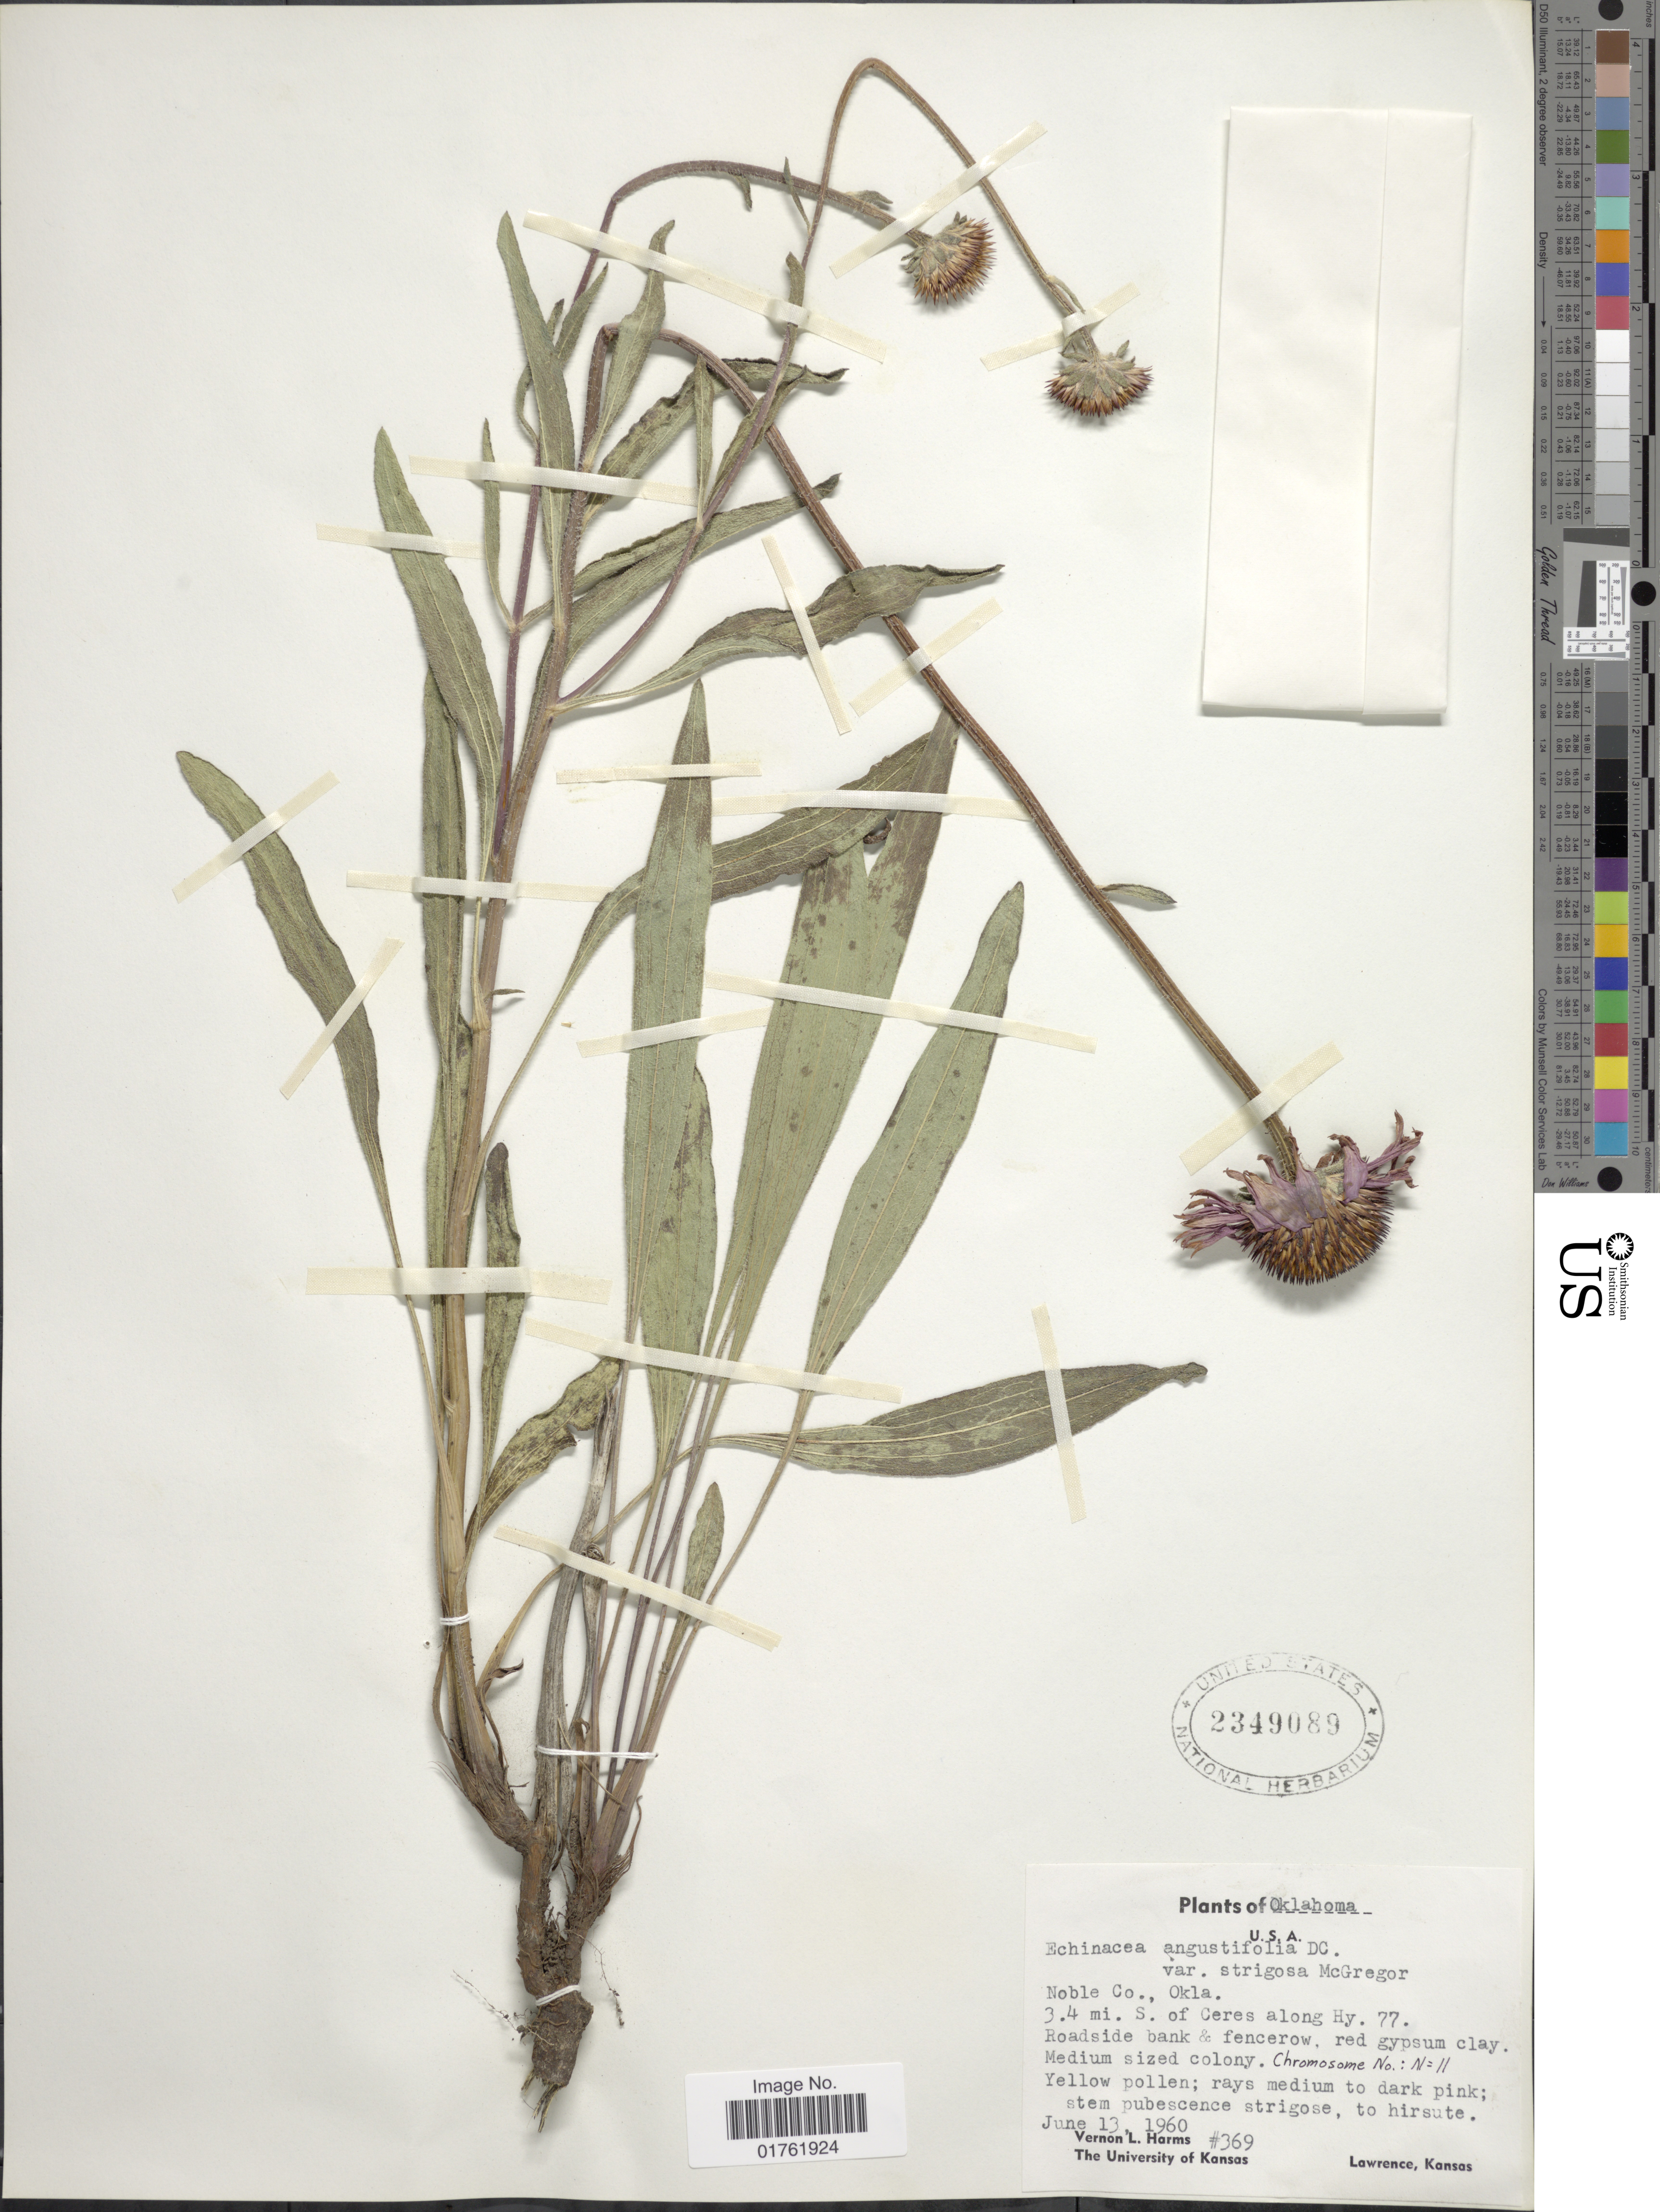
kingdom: Plantae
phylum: Tracheophyta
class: Magnoliopsida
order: Asterales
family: Asteraceae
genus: Echinacea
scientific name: Echinacea angustifolia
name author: DC.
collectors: V. Harms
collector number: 369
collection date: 1960-06-13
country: United States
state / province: Oklahoma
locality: Noble Co., 3.4 mi S of Ceres along Hy. 77. Roadside bank & fencerow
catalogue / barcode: US 2349089